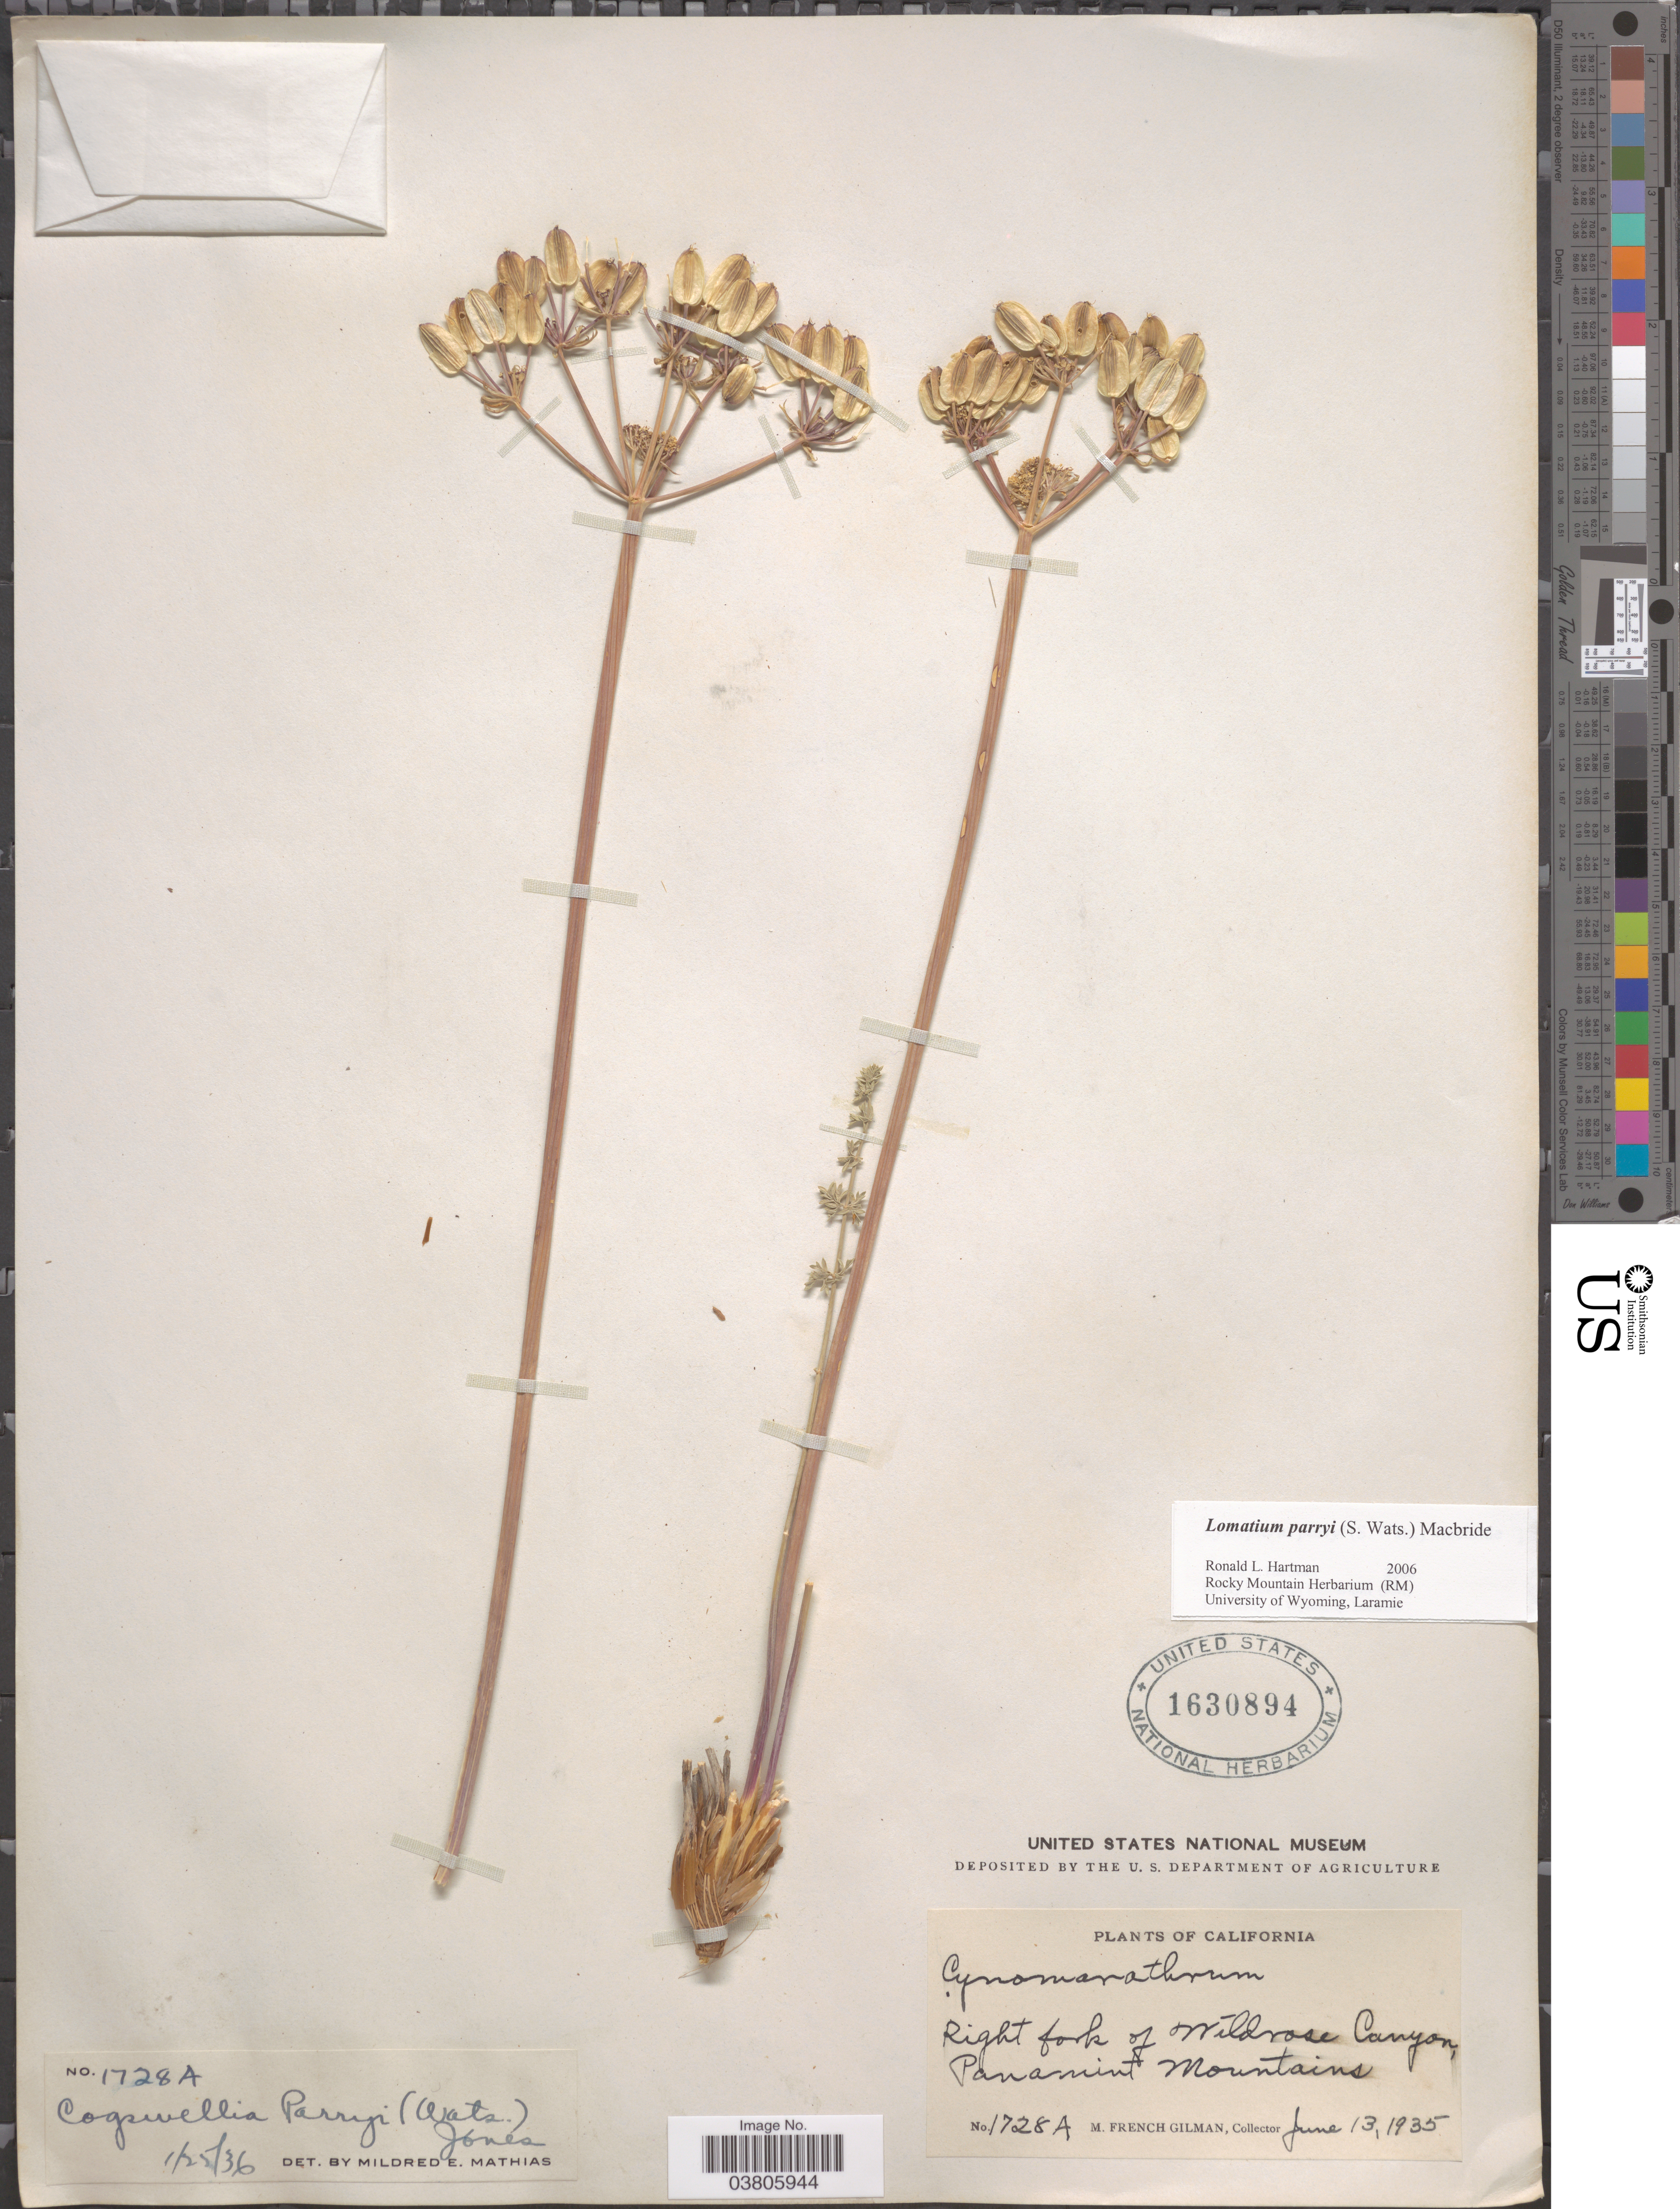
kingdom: Plantae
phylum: Tracheophyta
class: Magnoliopsida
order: Apiales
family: Apiaceae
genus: Lomatium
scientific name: Lomatium parryi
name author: (S. Watson) J.F. Macbr.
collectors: M. F. Gilman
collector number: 1728A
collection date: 1935-06-13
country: United States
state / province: California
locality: Right fork of Wildrose Canyon, Panamint Mountains.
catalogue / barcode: US 1630894